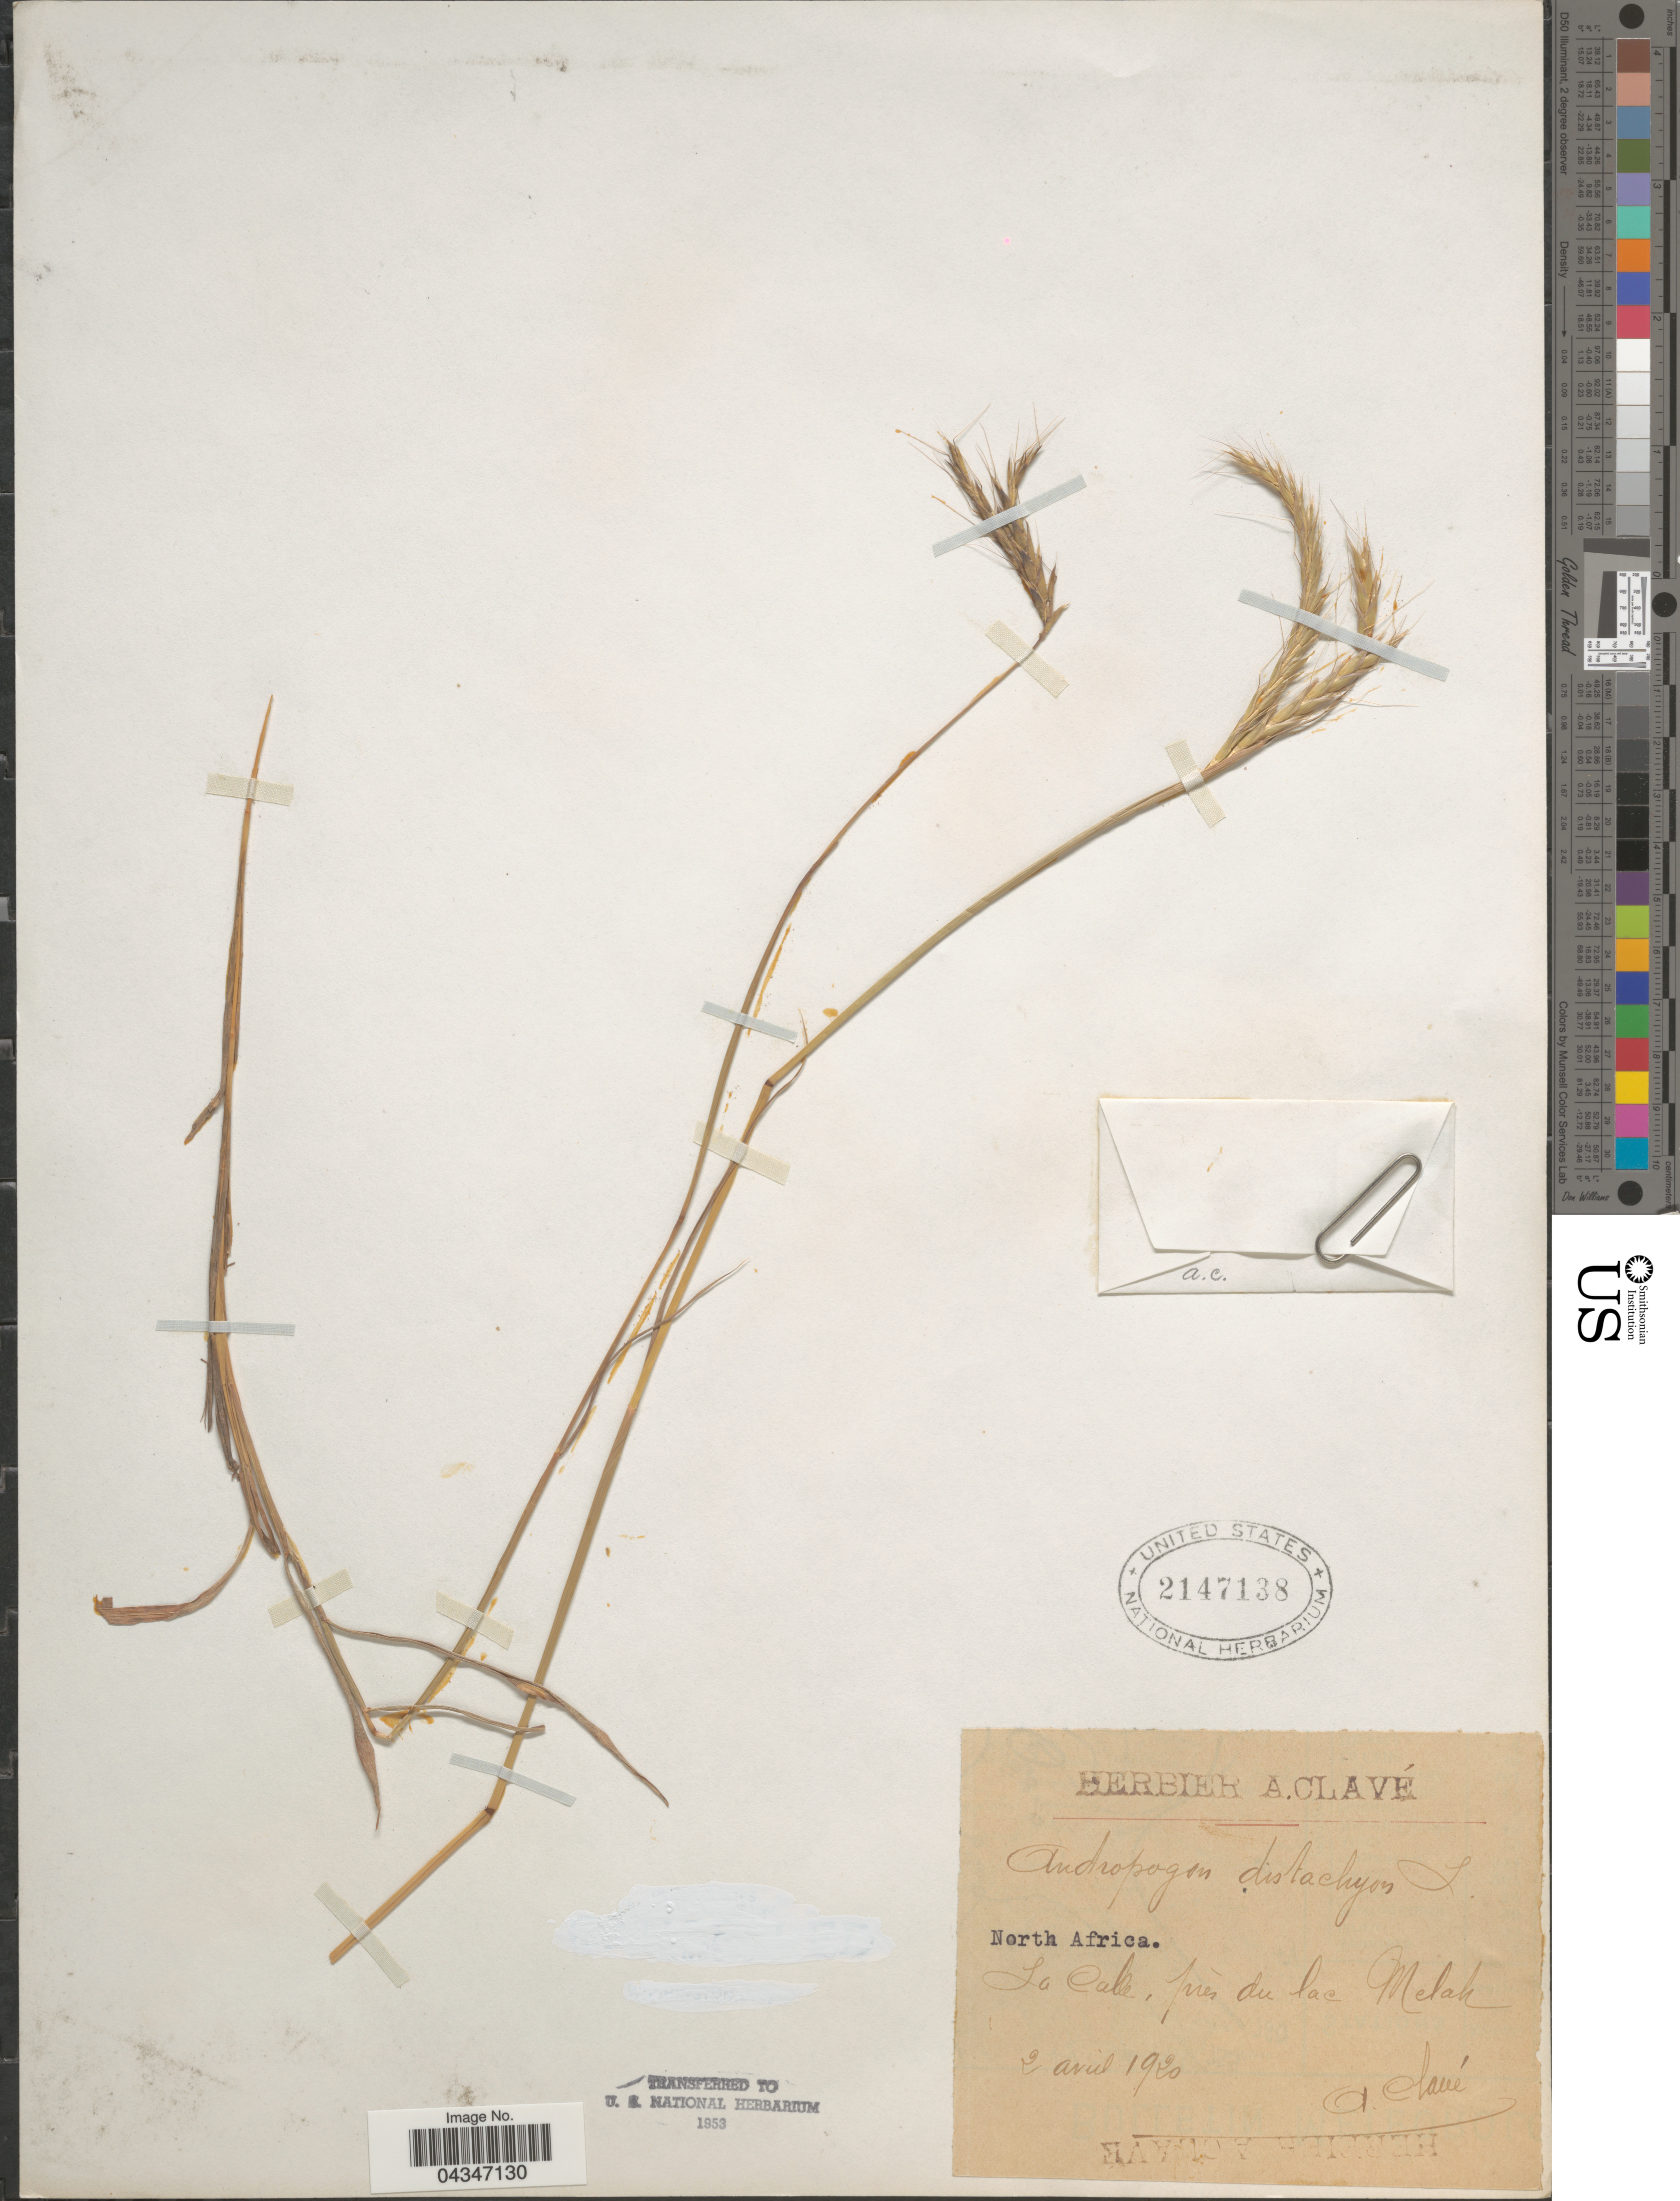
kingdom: Plantae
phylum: Tracheophyta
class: Liliopsida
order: Poales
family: Poaceae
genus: Andropogon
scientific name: Andropogon distachyos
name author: L.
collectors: A. Clavé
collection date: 1920-04-02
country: Algeria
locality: North Africa. La Calle, près du lac Melah.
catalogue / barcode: US 2147138